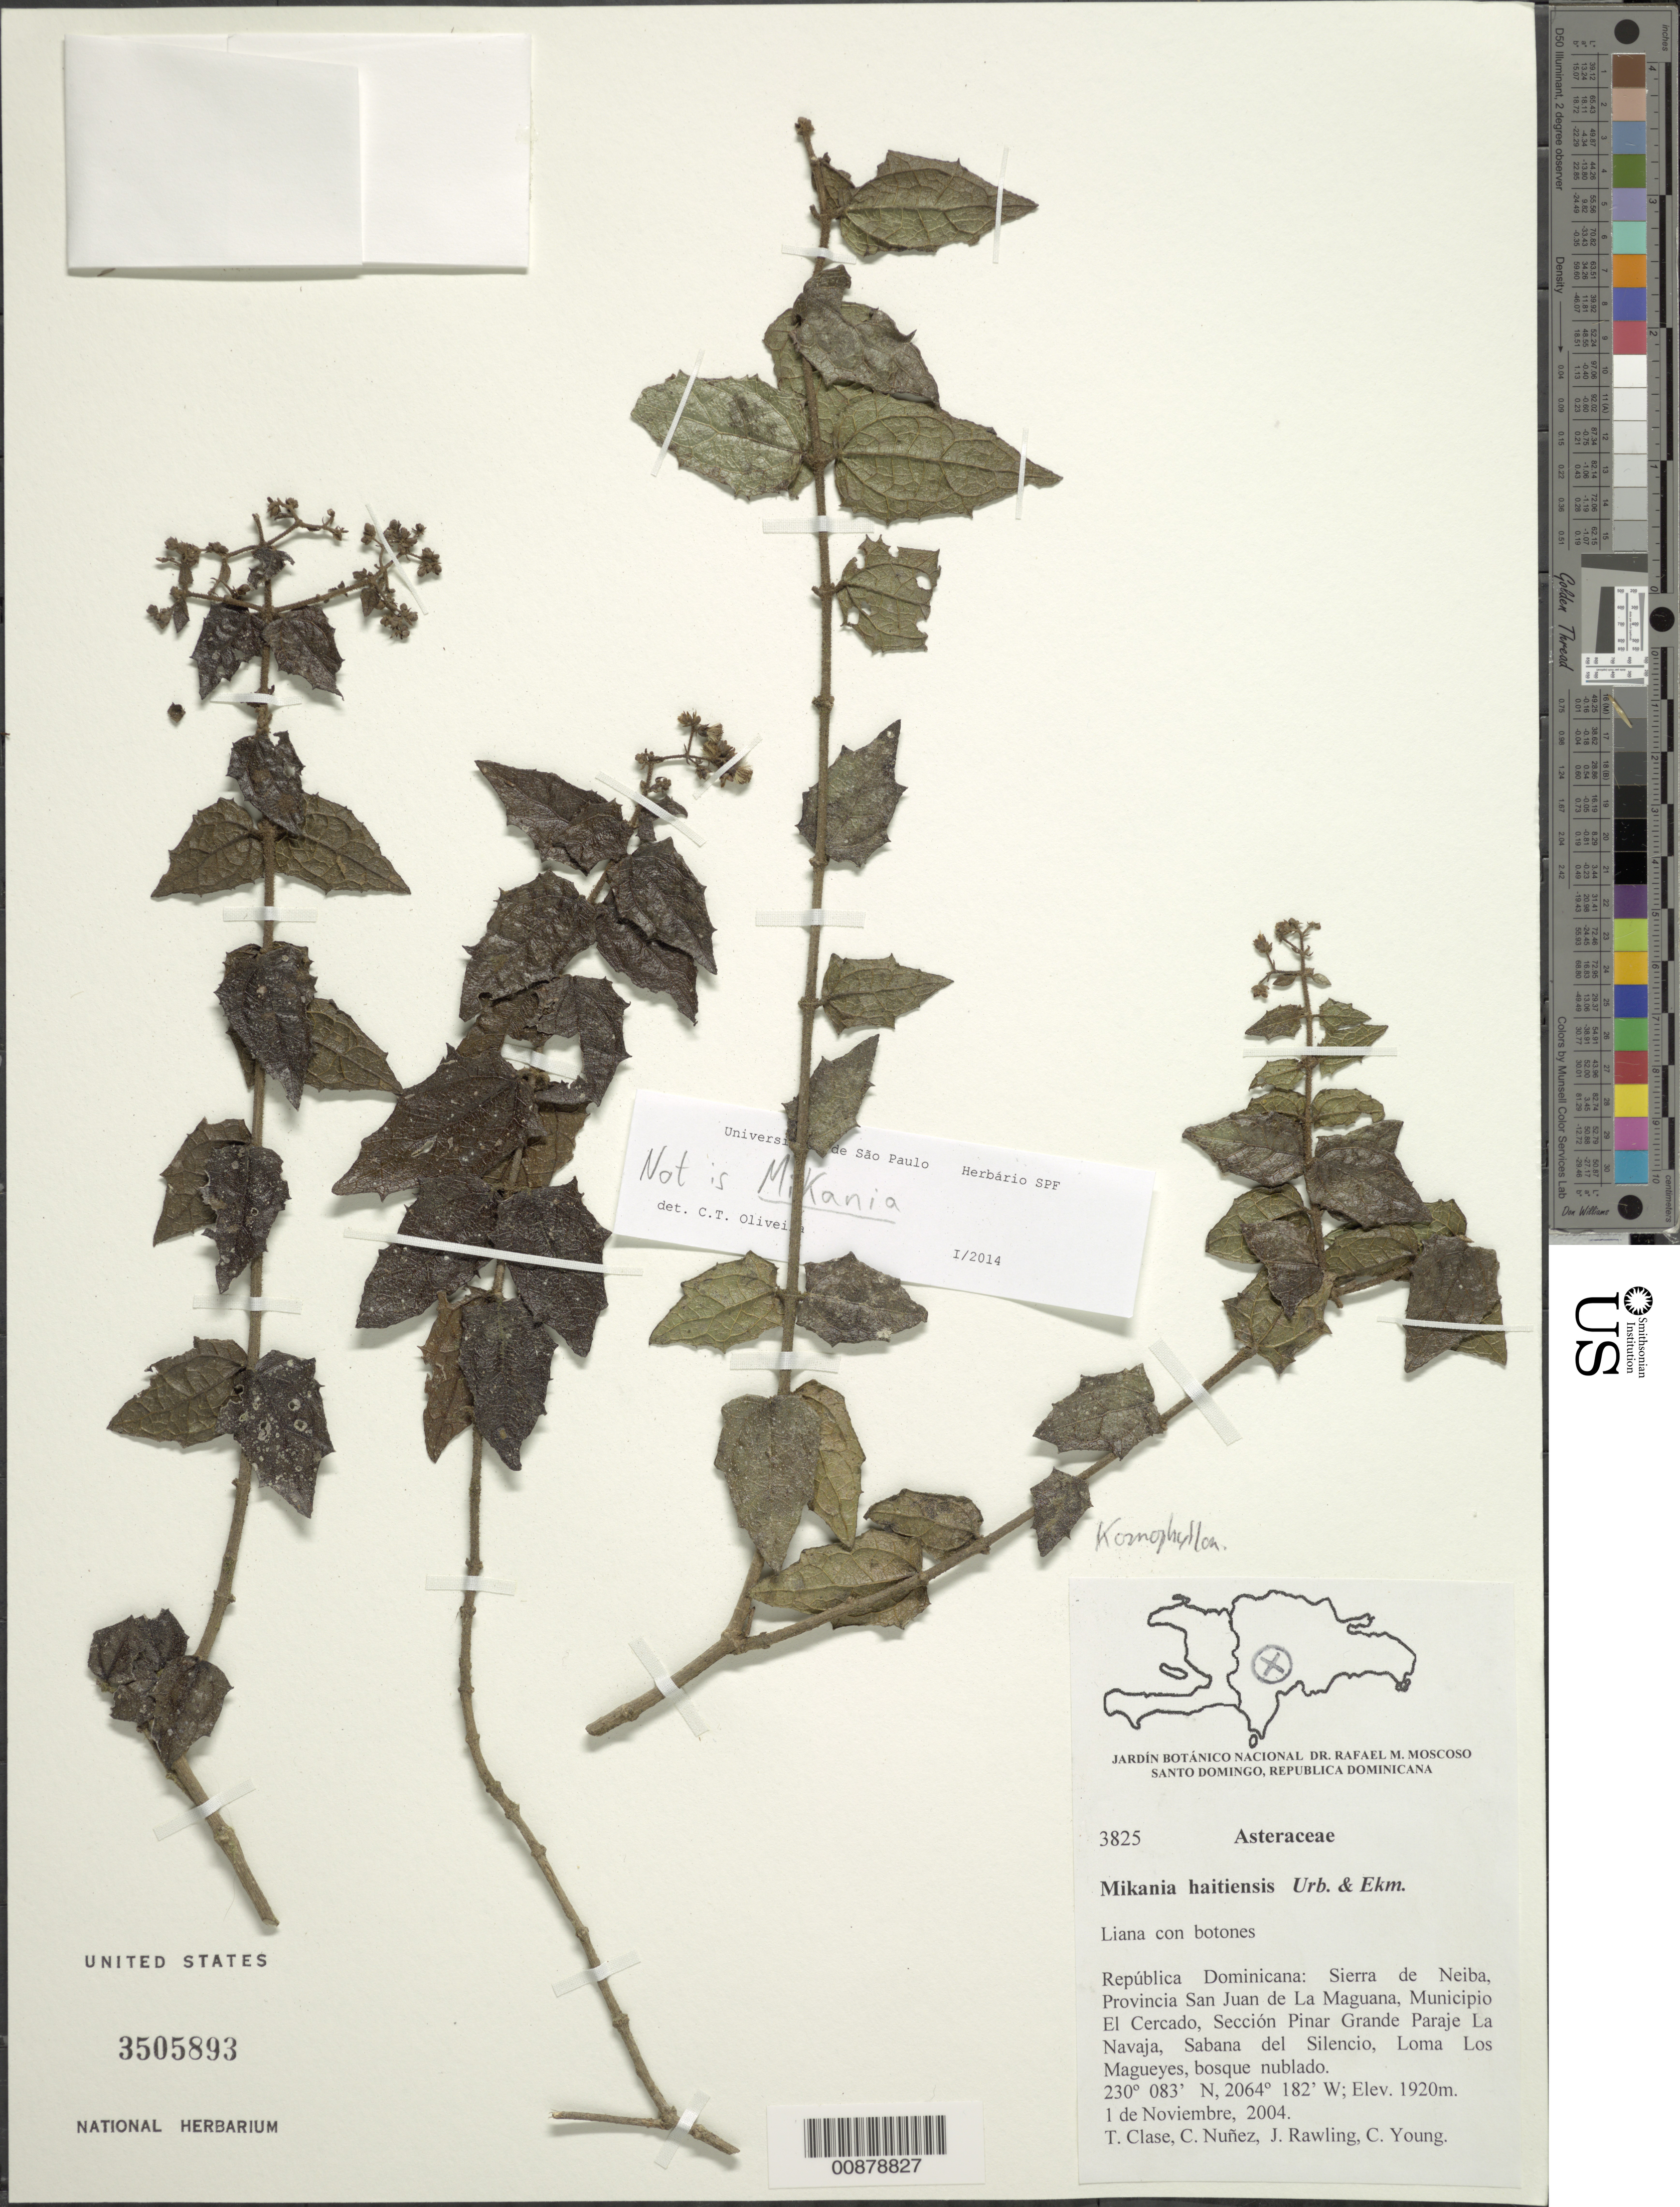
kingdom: Plantae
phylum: Tracheophyta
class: Magnoliopsida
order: Asterales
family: Asteraceae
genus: Koanophyllon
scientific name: Koanophyllon barahonense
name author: (Urb.) R.M. King & H. Rob.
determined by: Strong, Mark T., (BOT), Smithsonian Institution - National Museum of Natural History (UNITED STATES)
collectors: T. Clase, C. Nunez, J. Rawling & C. Young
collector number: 3825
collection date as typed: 01 Nov 2004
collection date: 2004-11-01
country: Dominican Republic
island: Hispaniola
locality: Sierra de Neiba, Prov. San Juan de La Maguana, Mun. El Cercado, Sección Pinar Grande Paraje La Navaja, Sabana del Silencio, Loma Los Magueyes.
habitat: Bosque nublado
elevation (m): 1920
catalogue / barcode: US 3505893